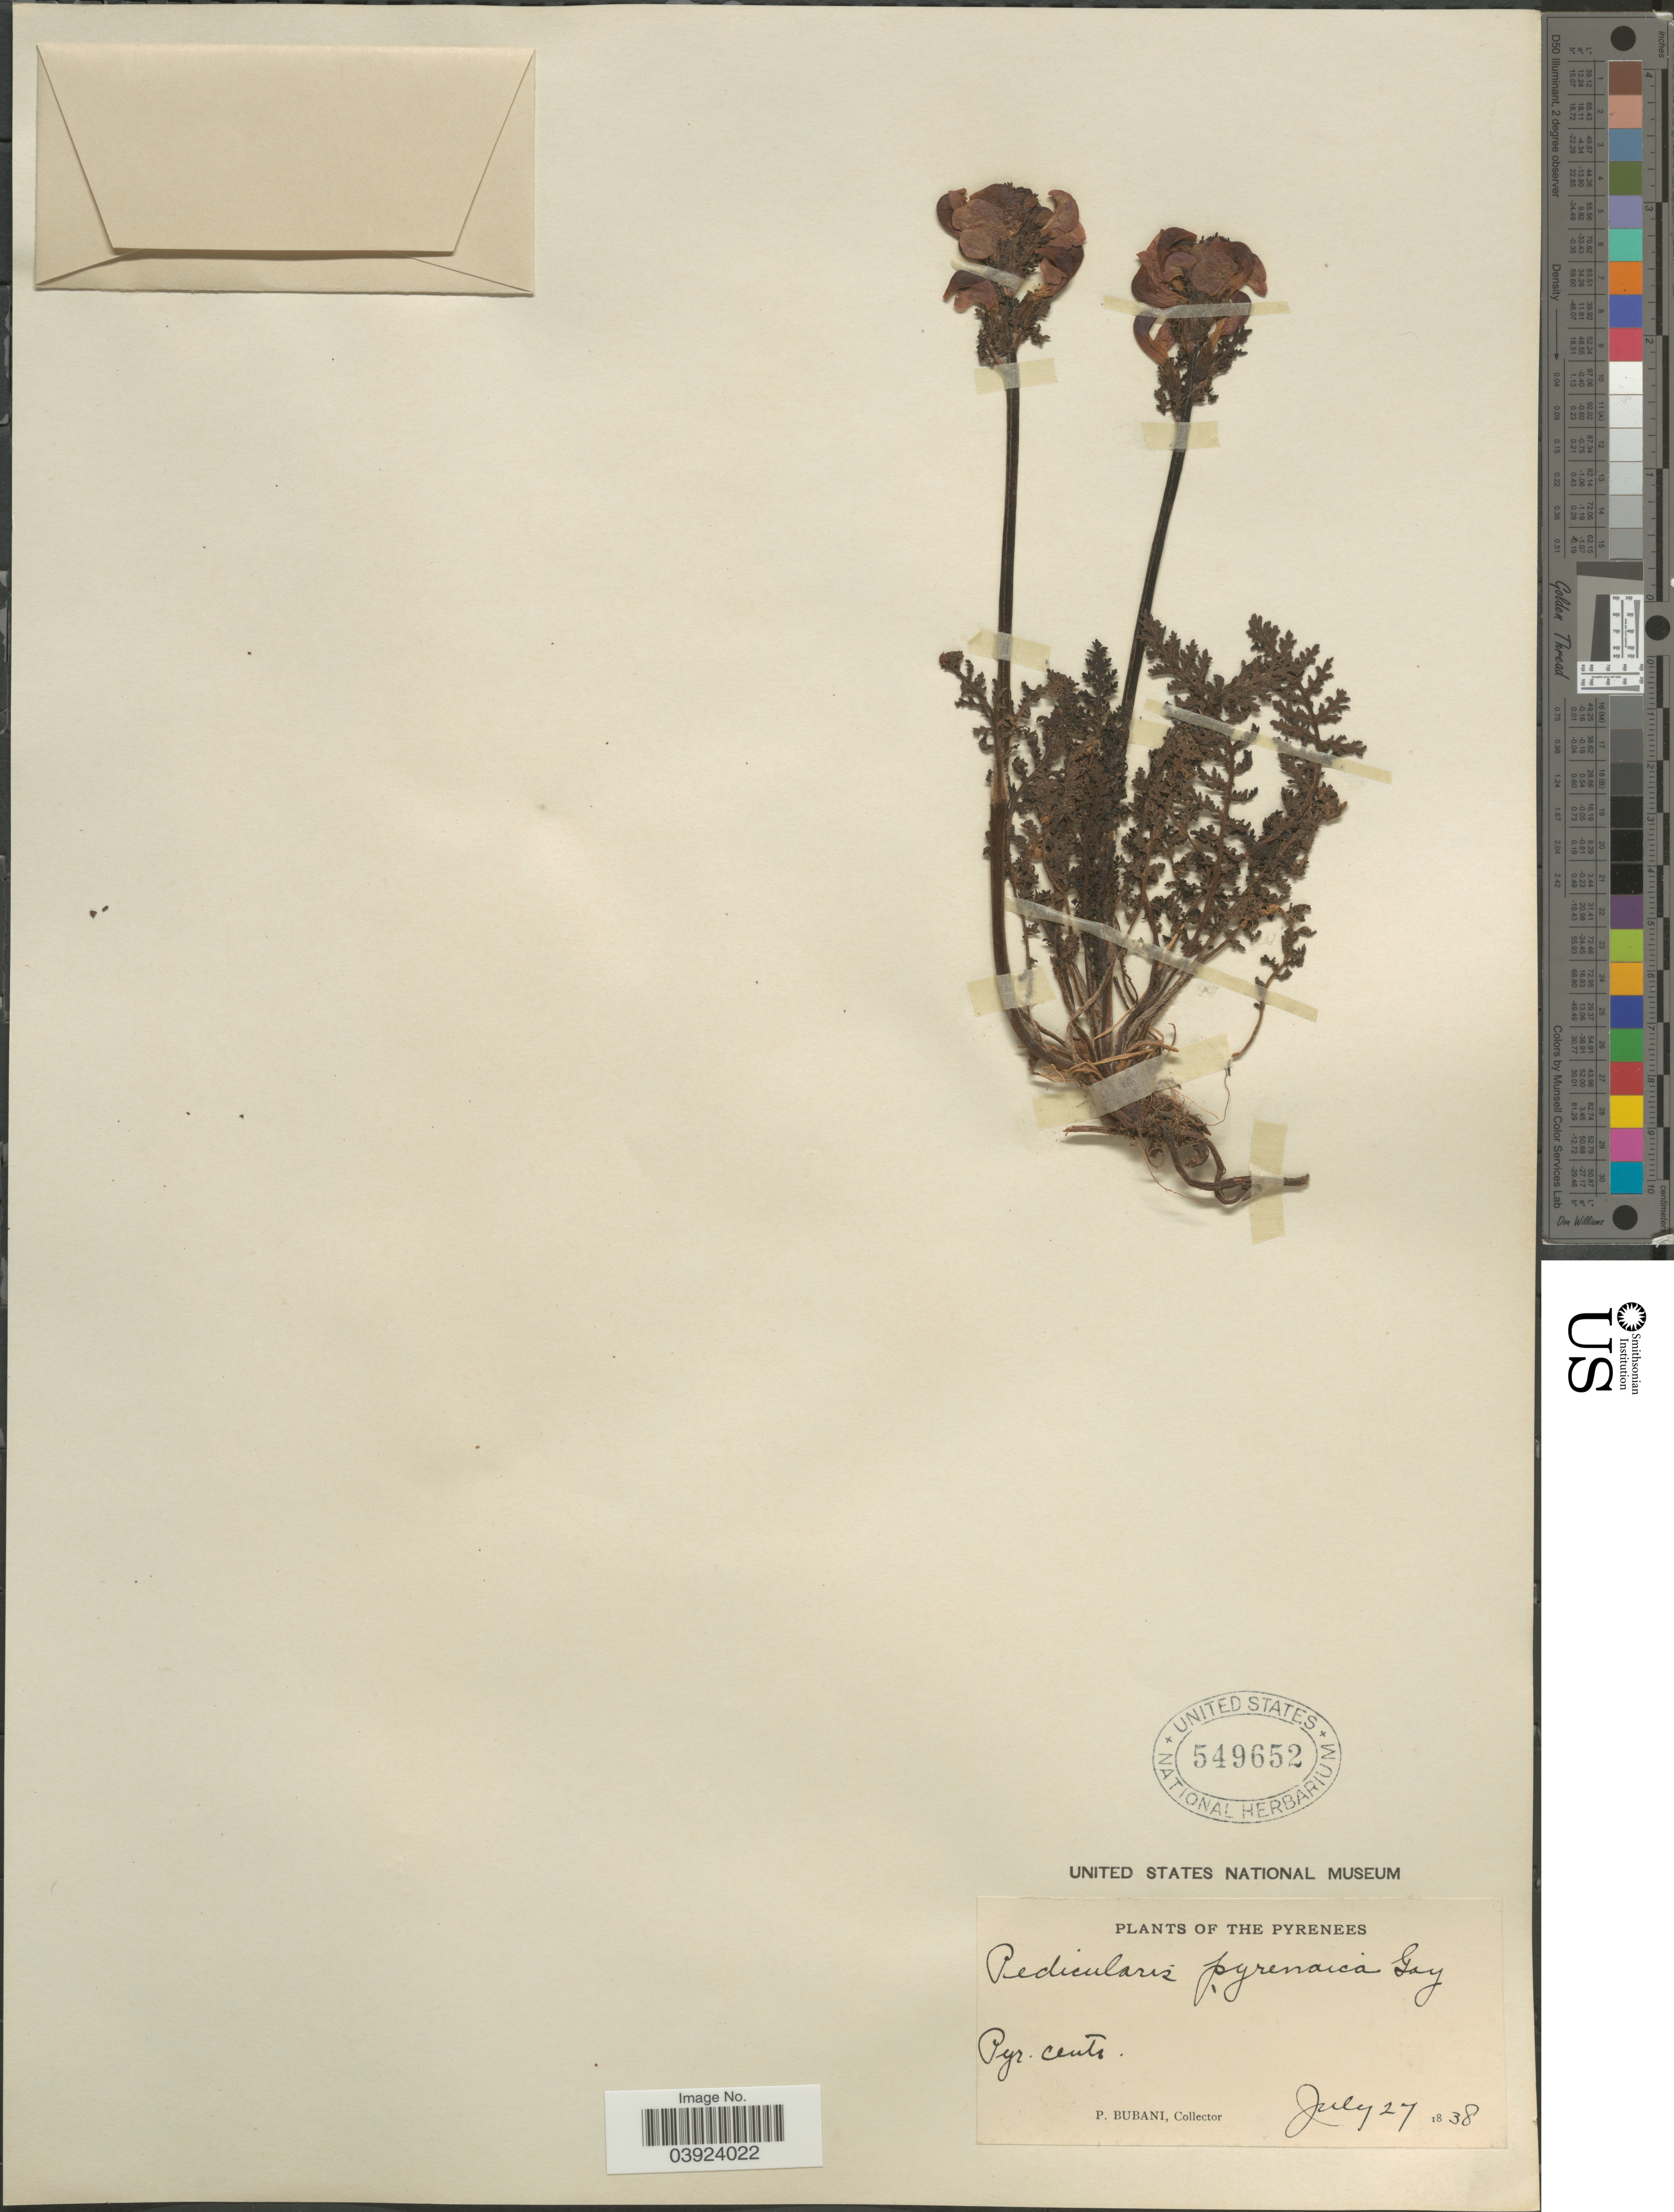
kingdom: Plantae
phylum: Tracheophyta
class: Magnoliopsida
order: Lamiales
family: Orobanchaceae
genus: Pedicularis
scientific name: Pedicularis pyrenaica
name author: J. Gay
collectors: P. Bubani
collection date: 1838-07-27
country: France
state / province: Occitanie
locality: Pyrenees. Pyr. centr.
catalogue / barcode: US 549652